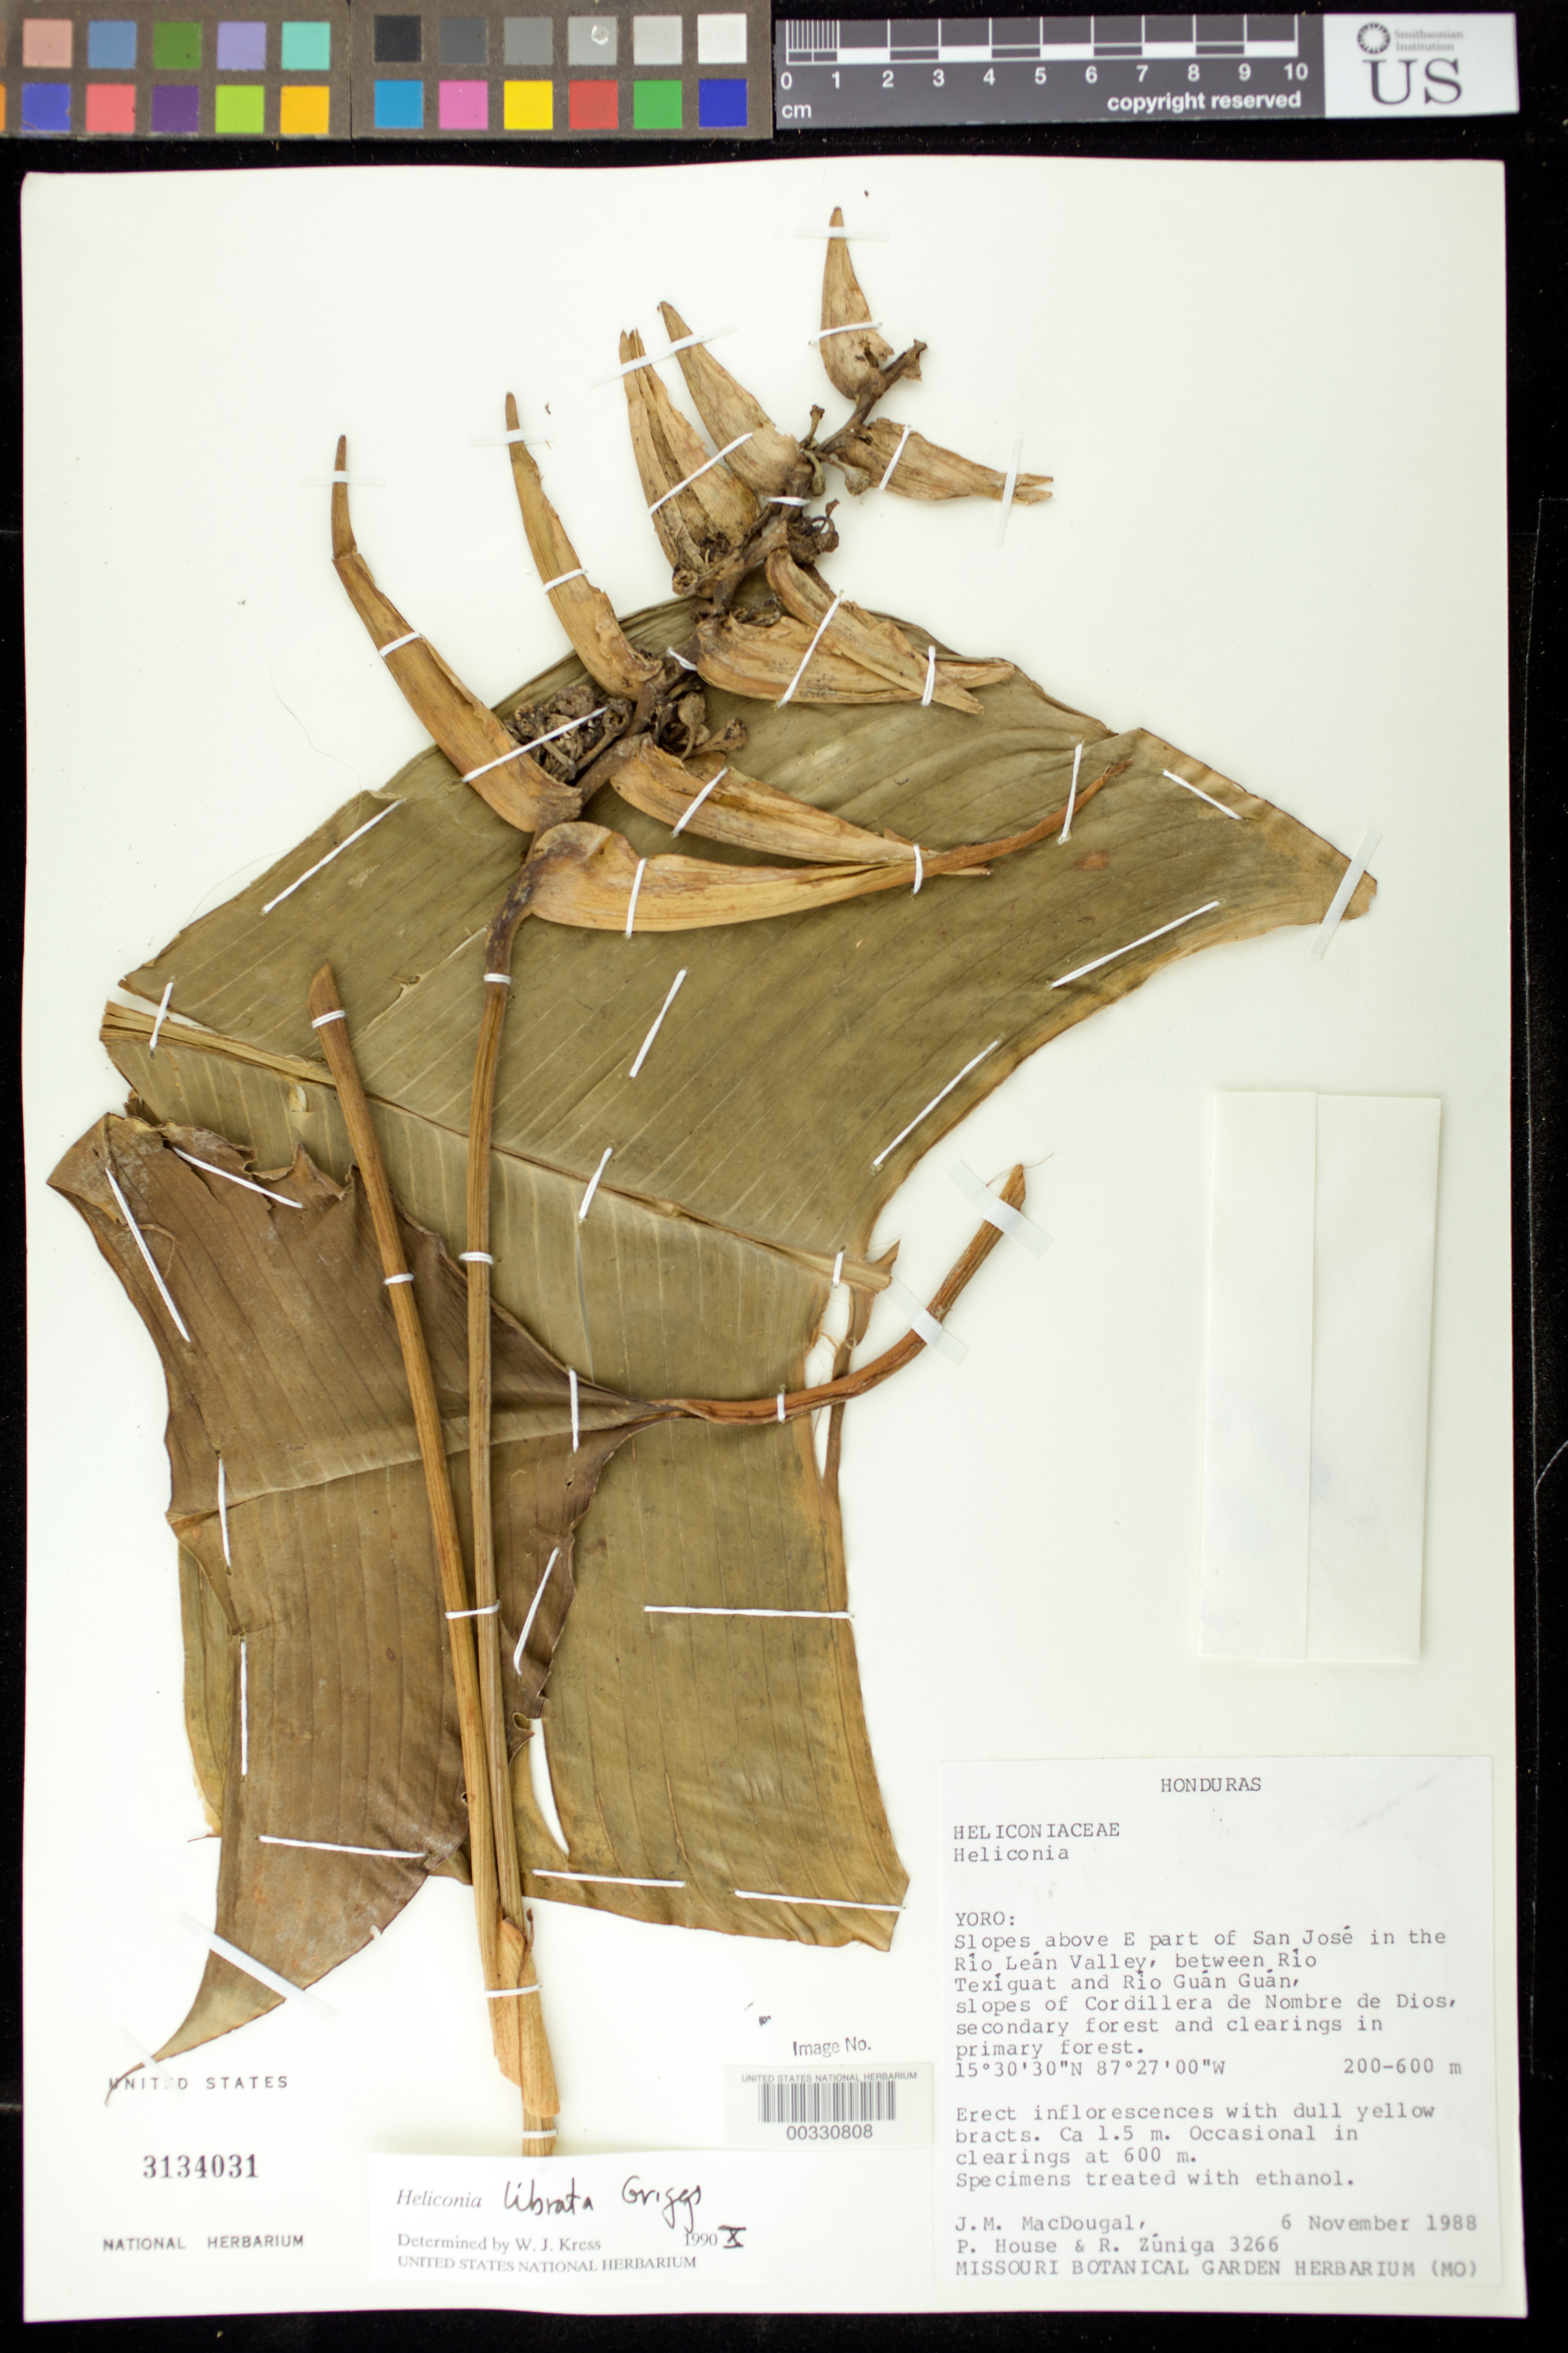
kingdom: Plantae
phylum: Tracheophyta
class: Liliopsida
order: Zingiberales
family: Heliconiaceae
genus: Heliconia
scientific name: Heliconia librata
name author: R.F. Griggs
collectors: J. M. MacDougal, P. House & R. Zuniga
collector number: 3266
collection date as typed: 06 Nov 1988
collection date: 1988-11-06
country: Honduras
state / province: Yoro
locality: Slopes above e part of San Jose in rio lean valley, between rio texiguat + rio guan guan, slopes of cordillera de nombre de dios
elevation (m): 200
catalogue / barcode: US 3134031